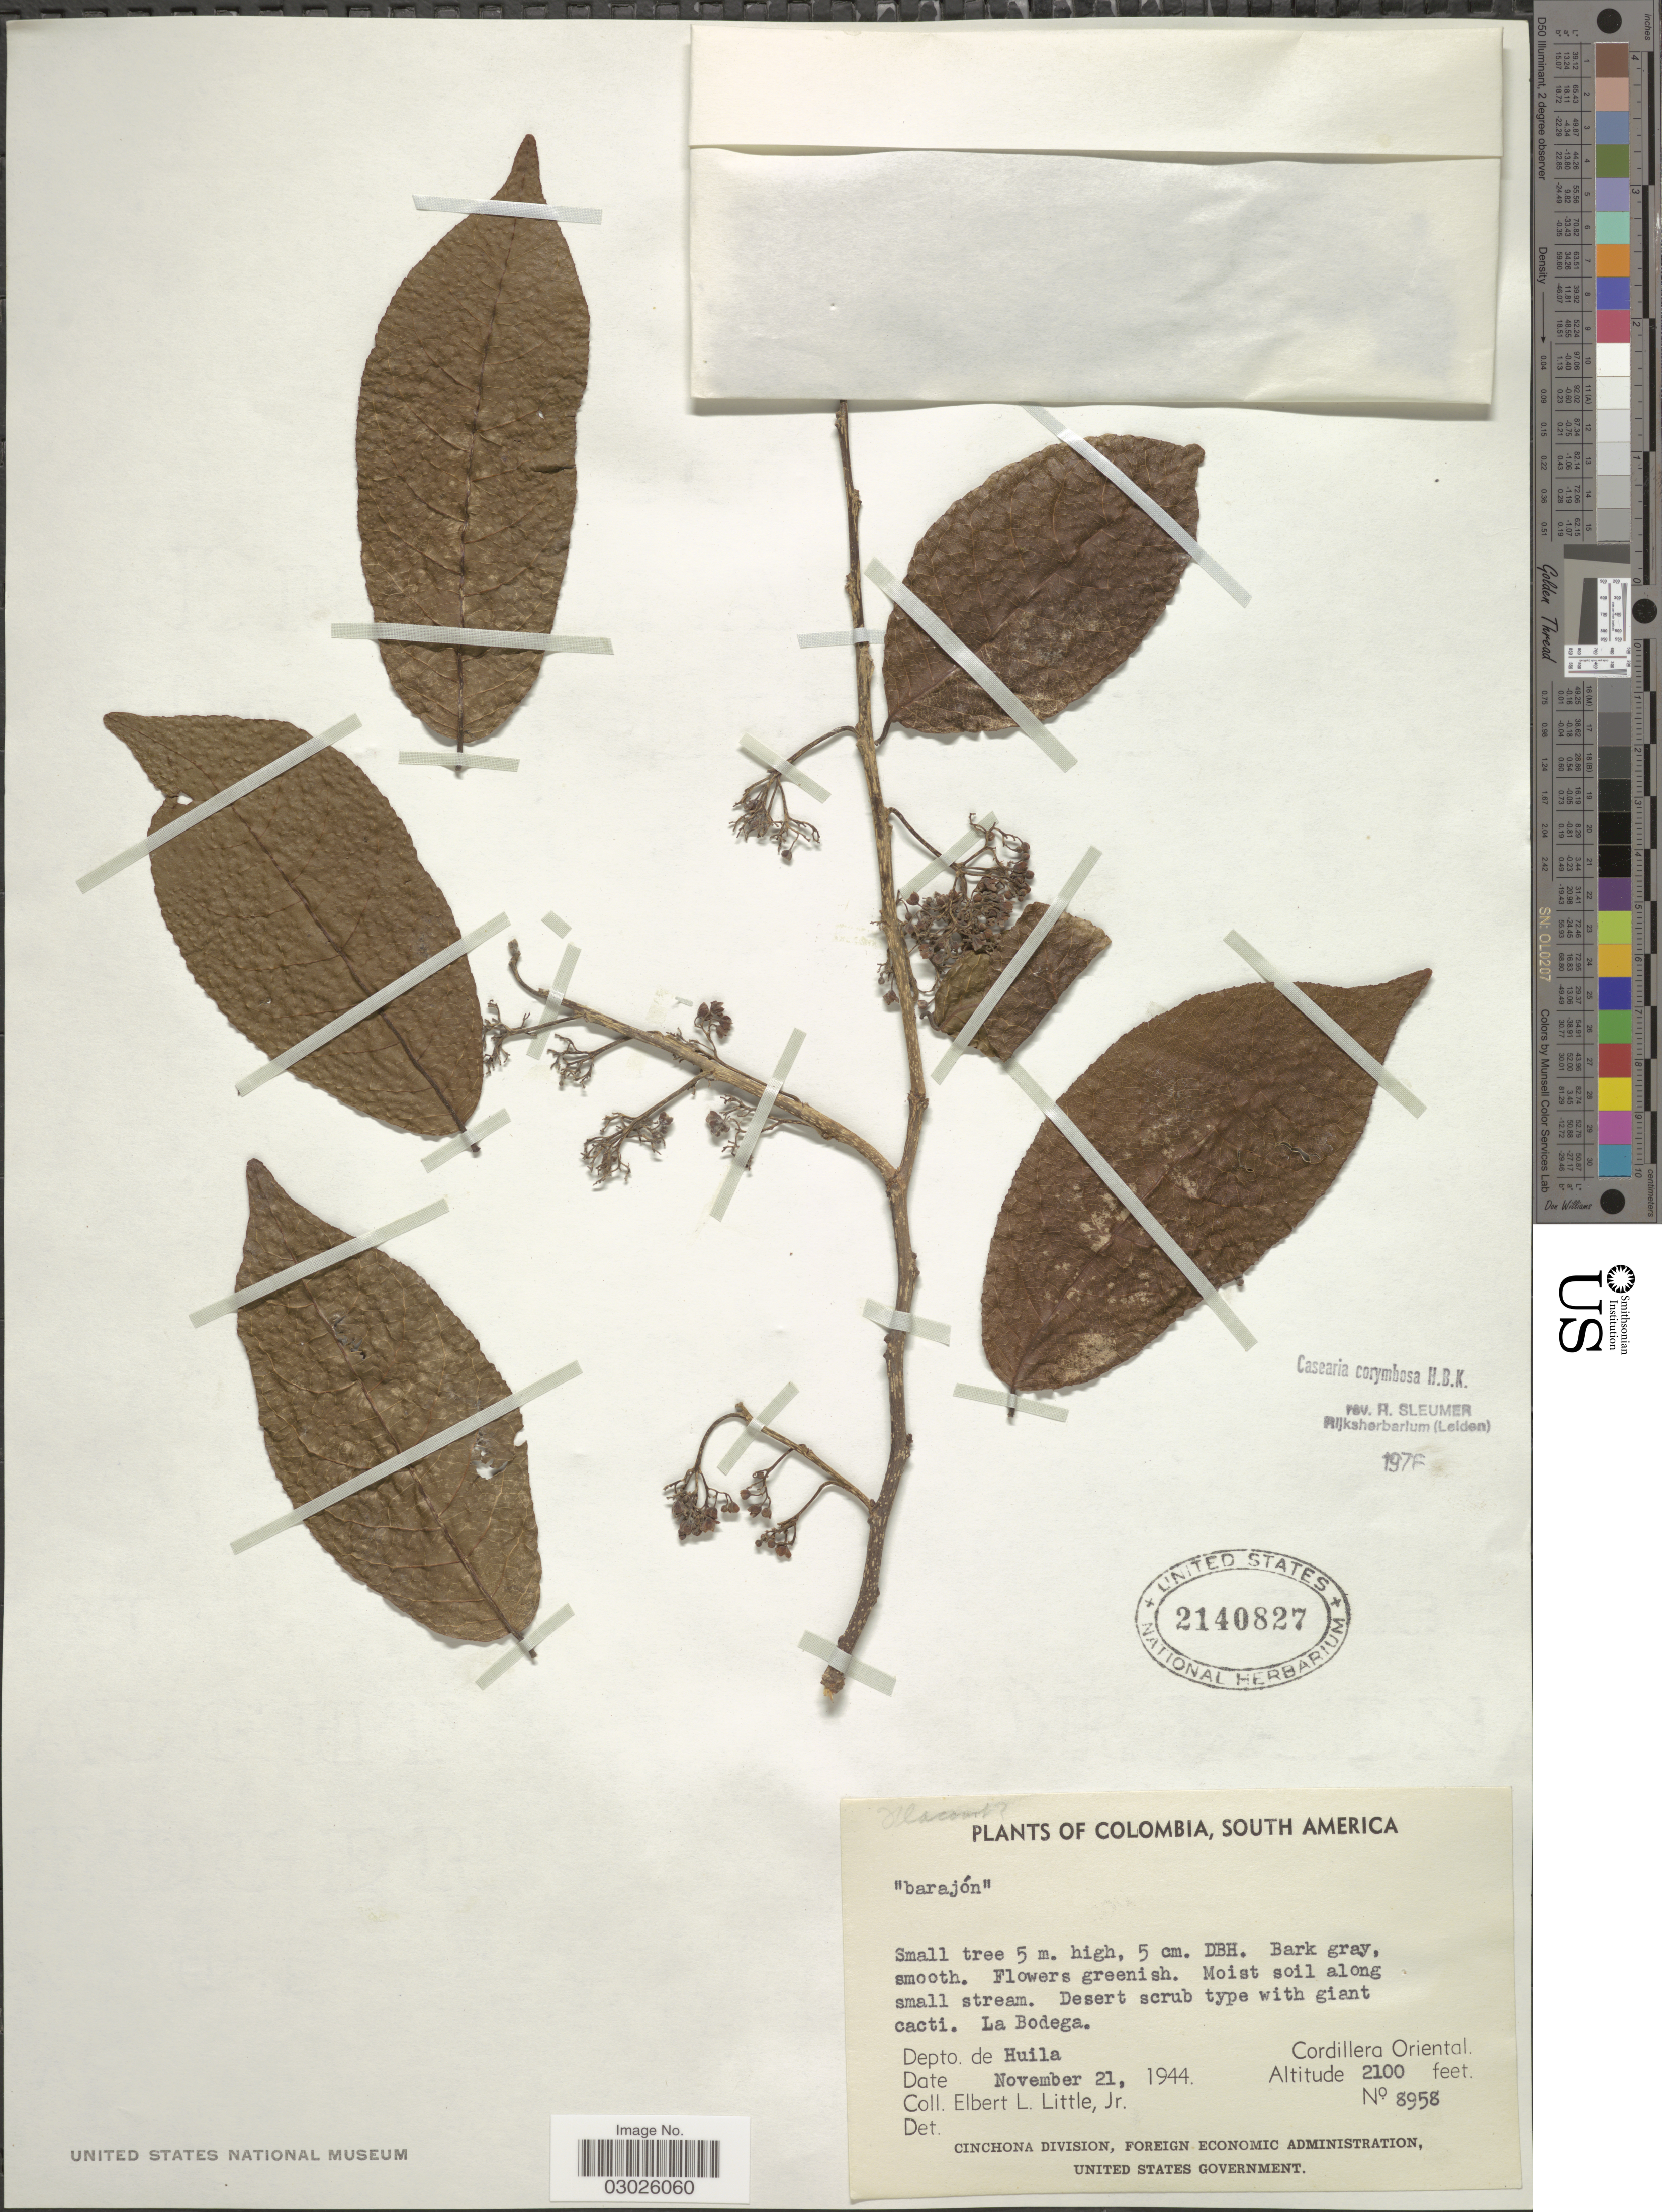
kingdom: Plantae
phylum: Tracheophyta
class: Magnoliopsida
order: Malpighiales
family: Salicaceae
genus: Casearia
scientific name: Casearia corymbosa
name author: Kunth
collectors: E. L. Little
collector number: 8958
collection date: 1944-11-21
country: Colombia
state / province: Huila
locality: La Bodega. Depto. del Huila. Cordillera Oriental.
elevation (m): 640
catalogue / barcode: US 2140827